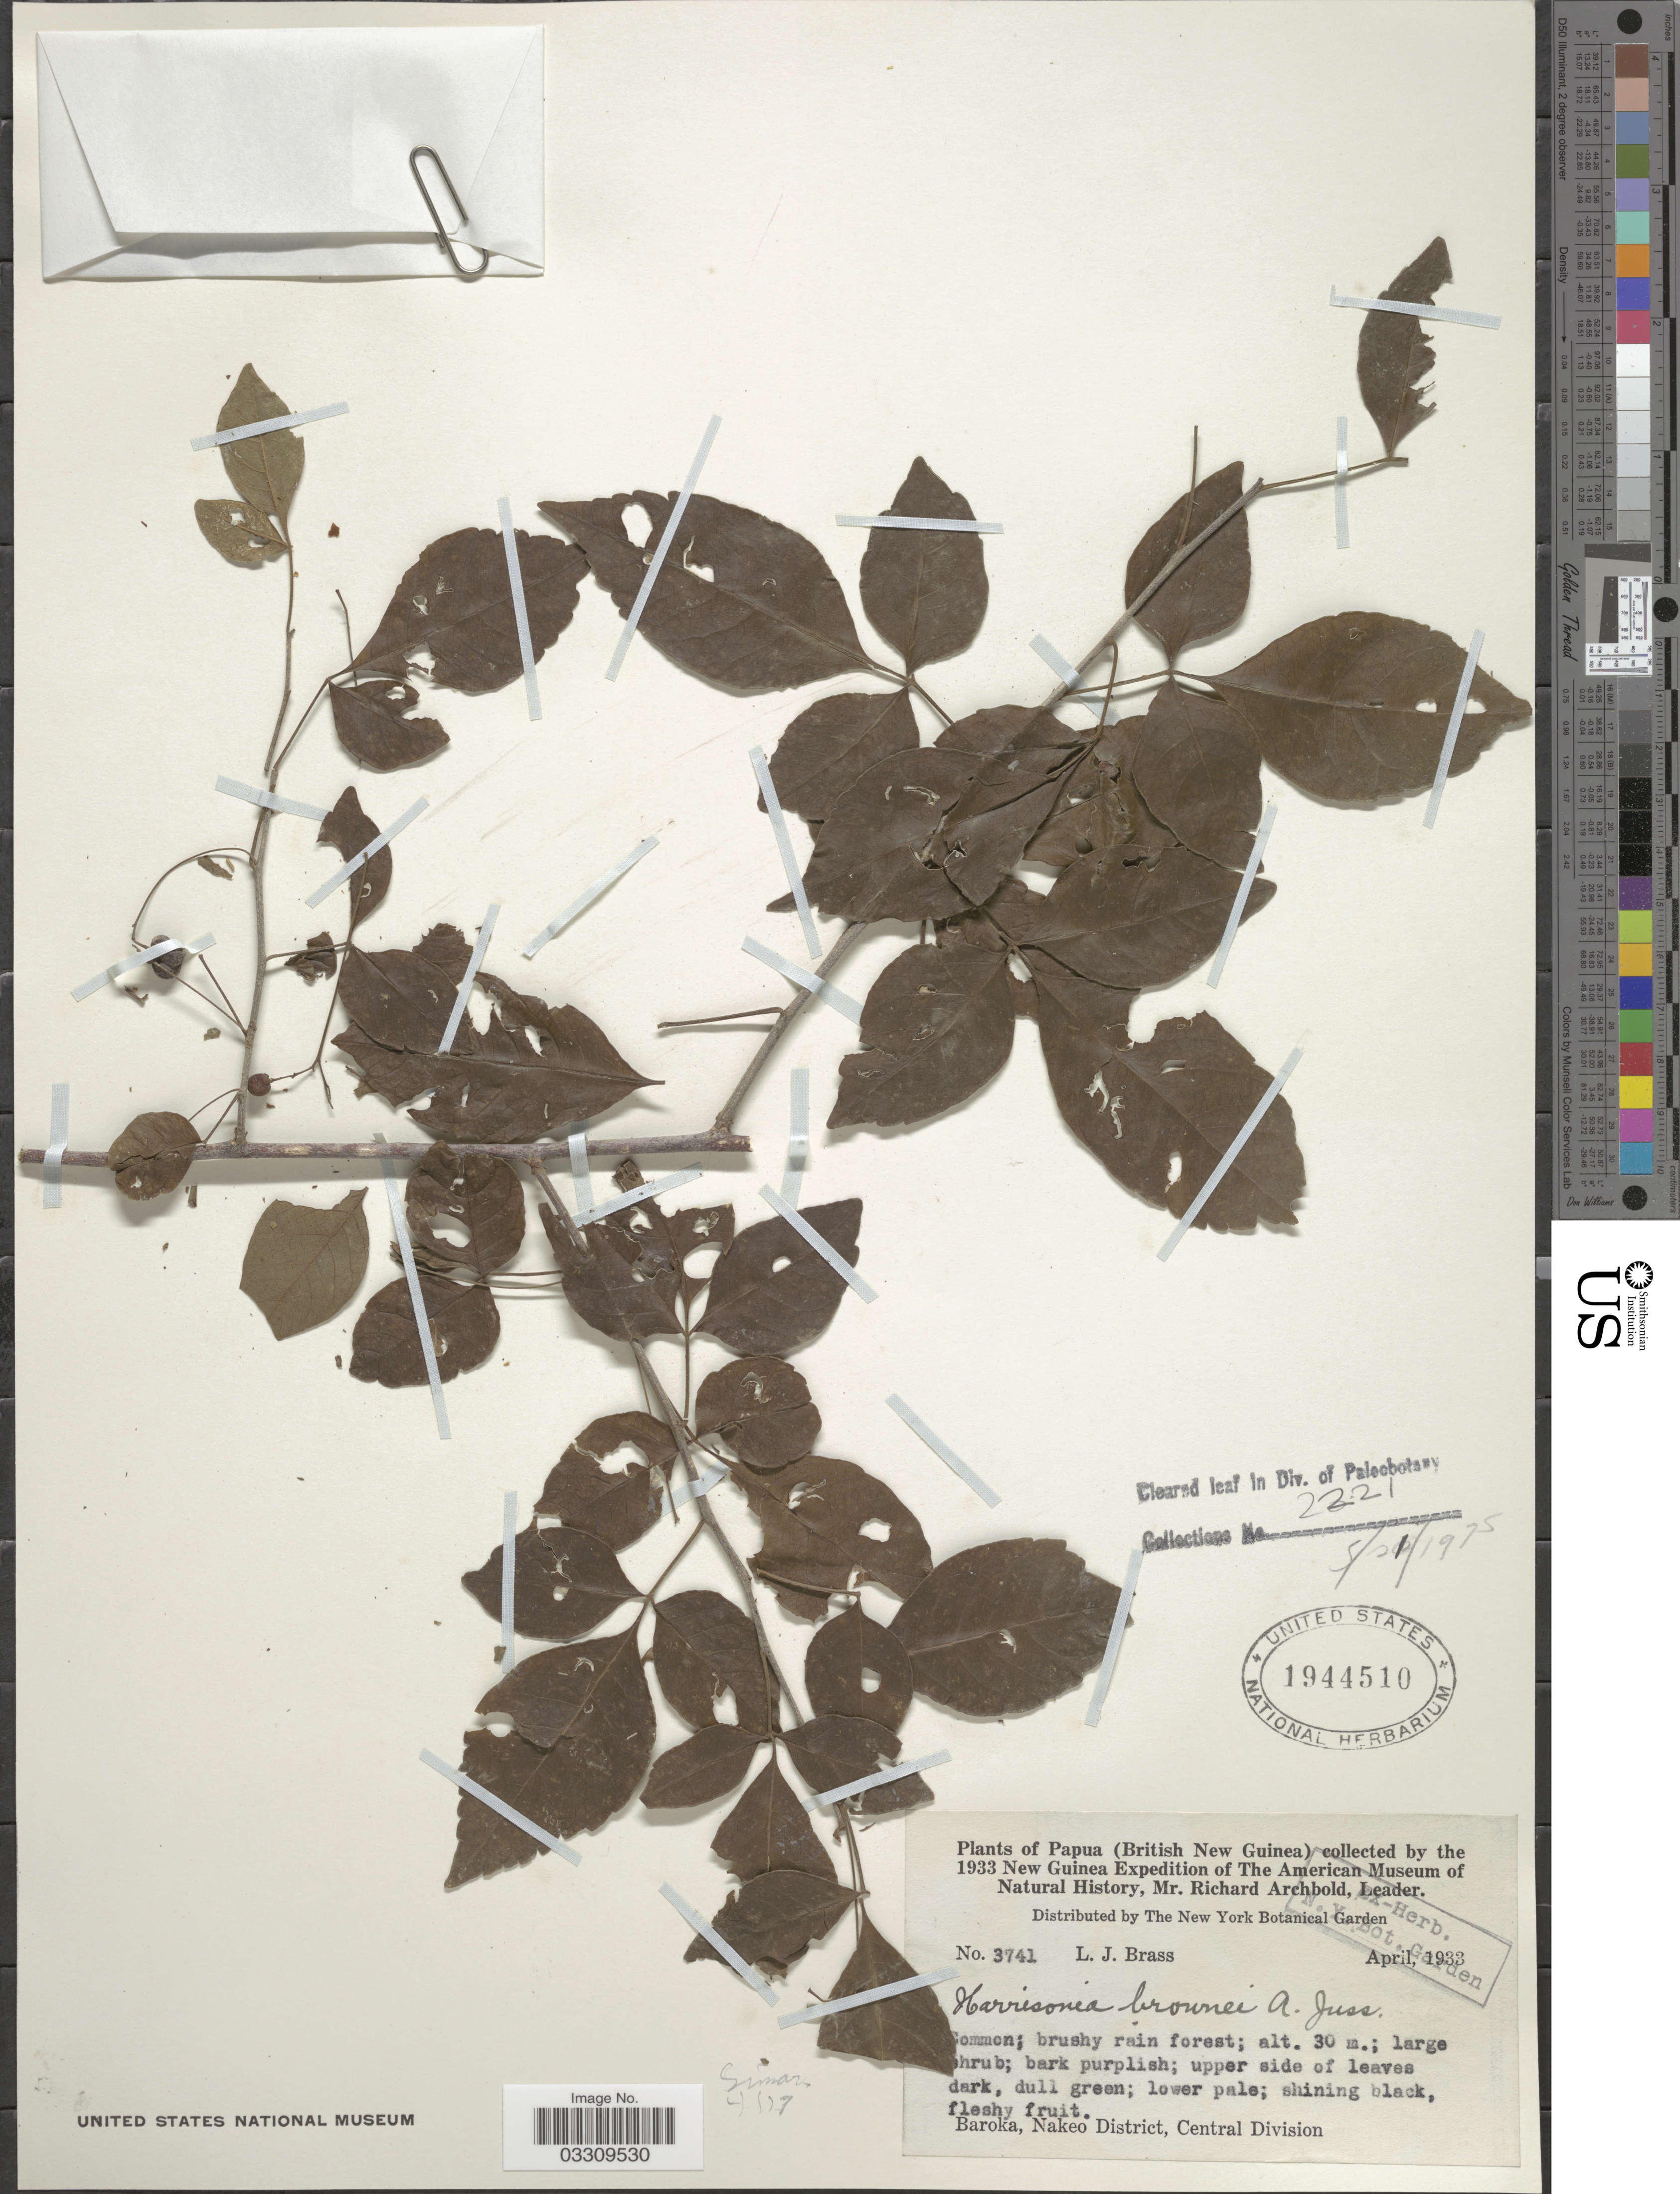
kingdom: Plantae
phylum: Tracheophyta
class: Magnoliopsida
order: Sapindales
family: Rutaceae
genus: Harrisonia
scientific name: Harrisonia brownii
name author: A. Juss.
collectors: L. J. Brass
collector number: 3741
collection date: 1933-04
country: Papua New Guinea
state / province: Central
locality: Papua (British New Guinea). Baroka, Nakeo District, Central Division.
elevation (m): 30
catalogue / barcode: US 1944510